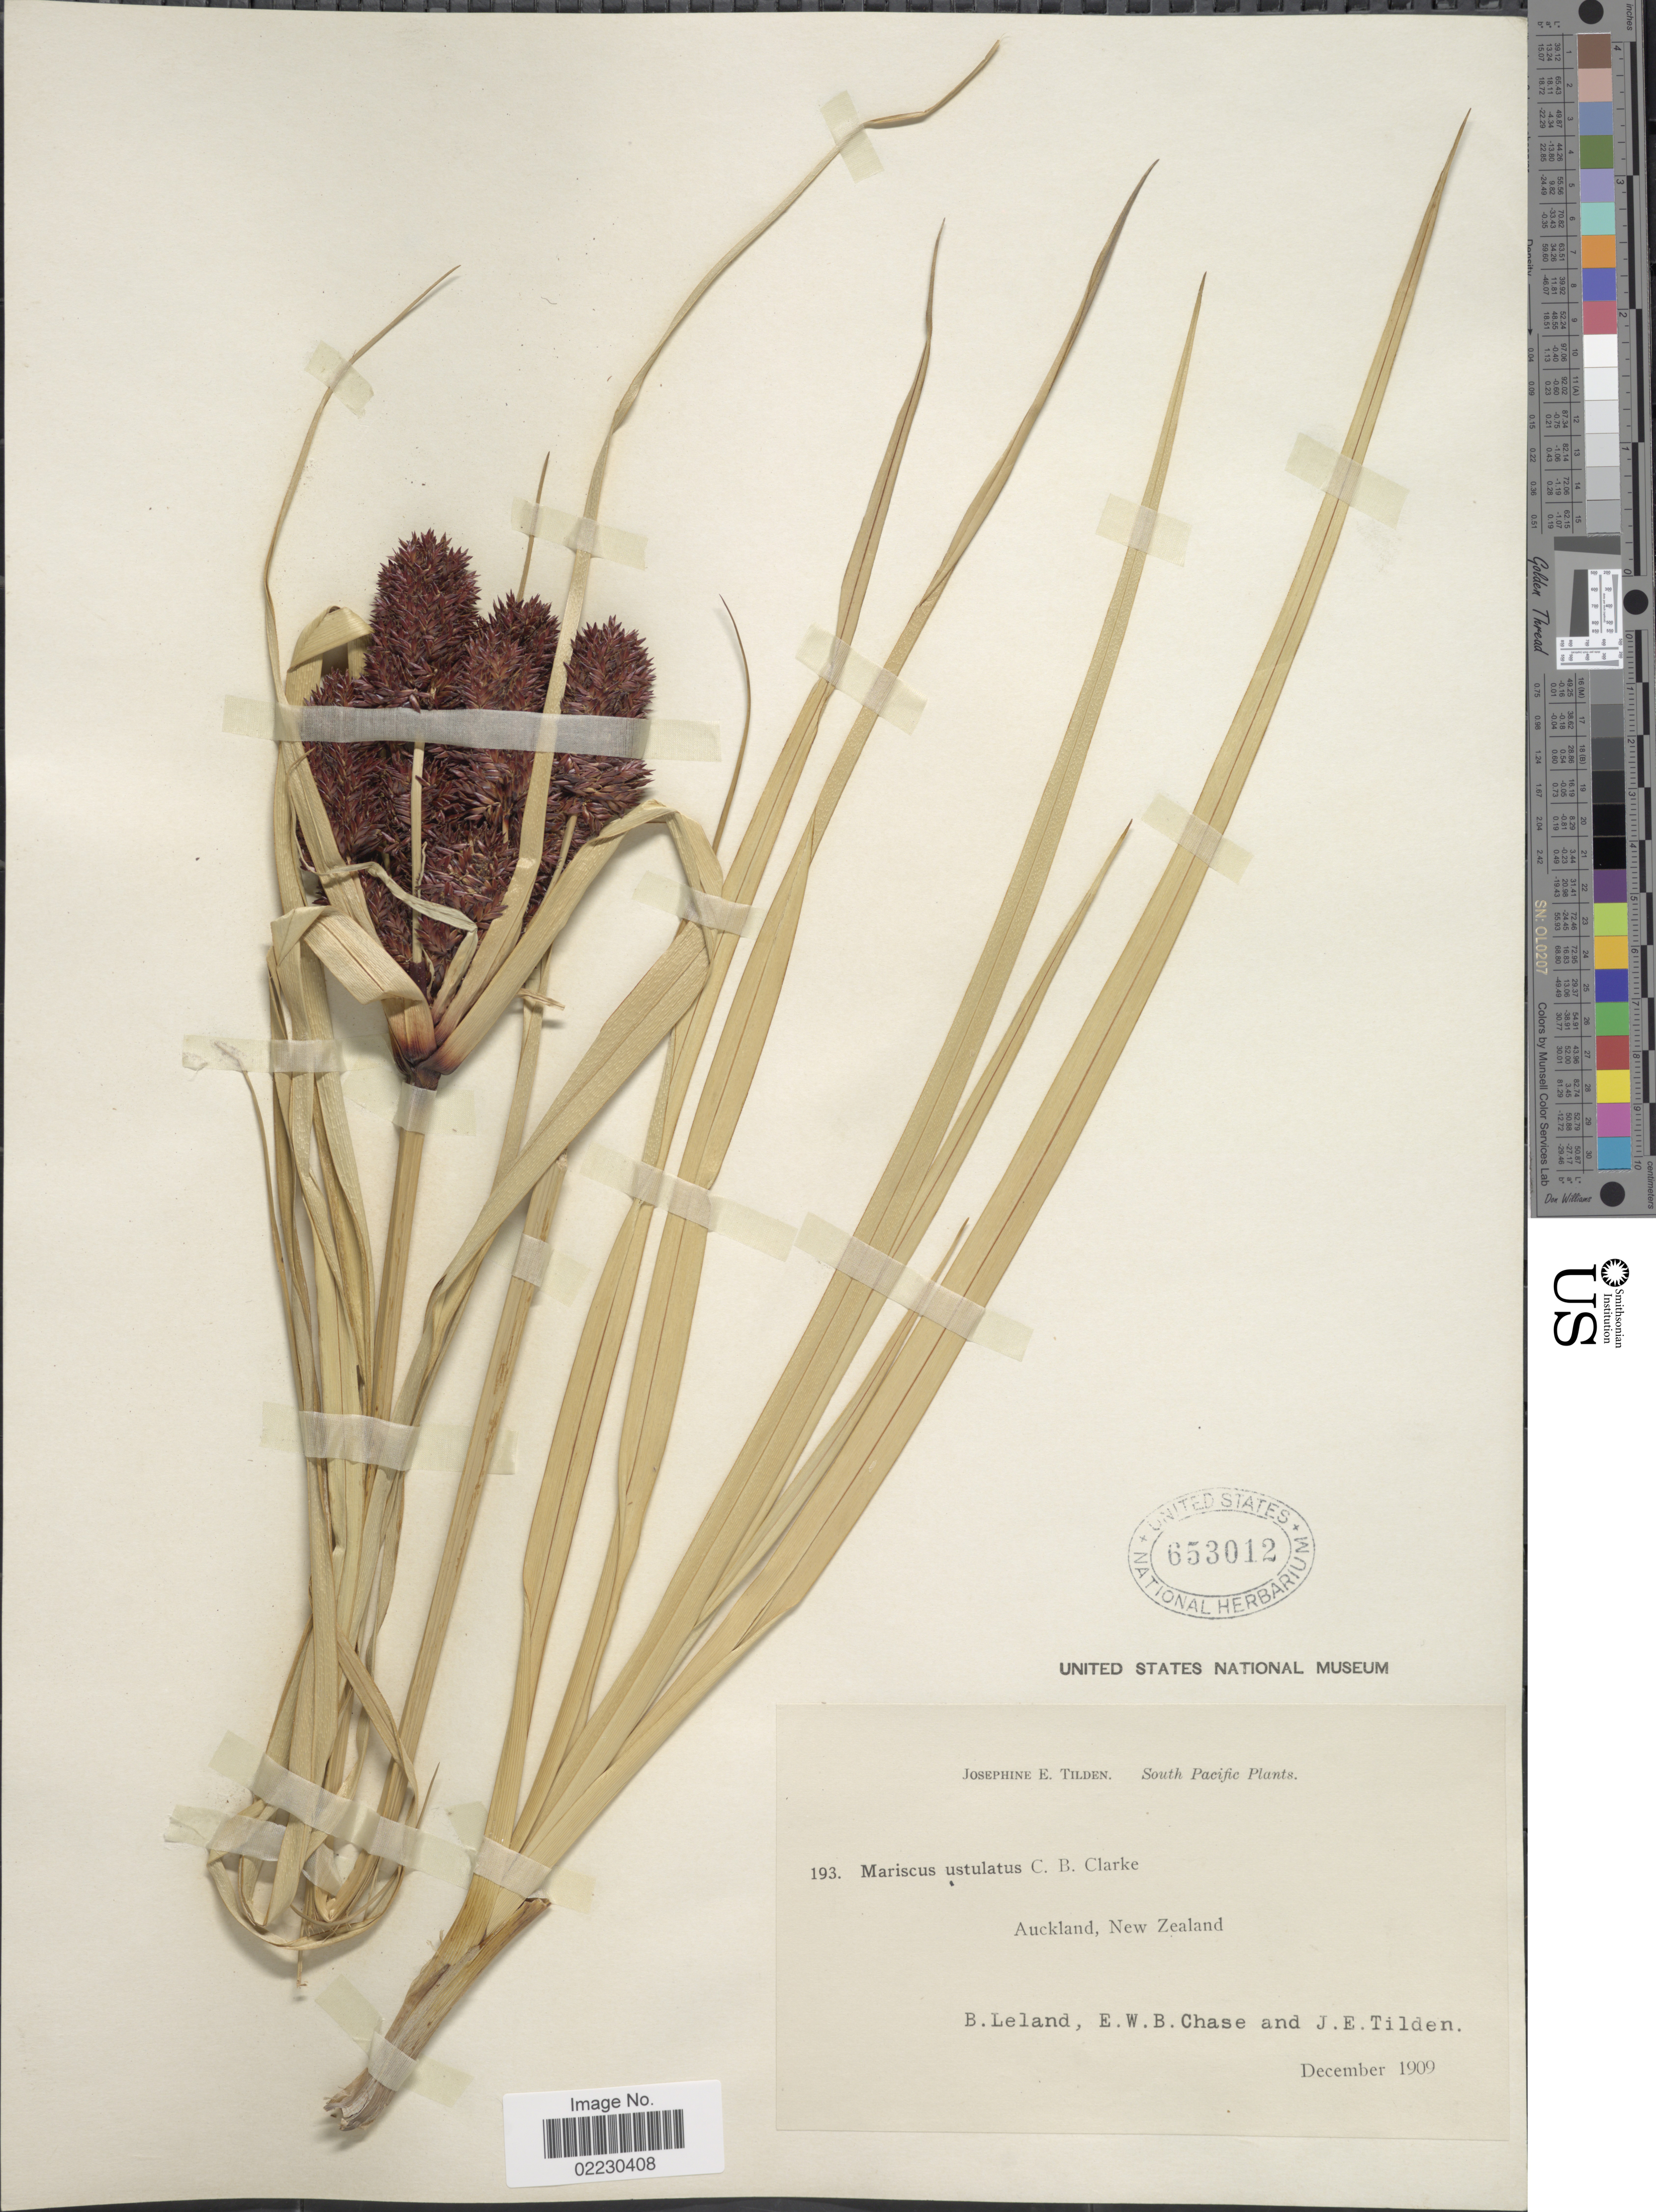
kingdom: Plantae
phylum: Tracheophyta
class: Liliopsida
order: Poales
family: Cyperaceae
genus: Cyperus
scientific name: Cyperus ustulatus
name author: A. Rich.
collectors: B. Leland, E. W. Chase & J. E. Tilden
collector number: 193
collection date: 1909-12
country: New Zealand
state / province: Auckland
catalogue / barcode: US 653012